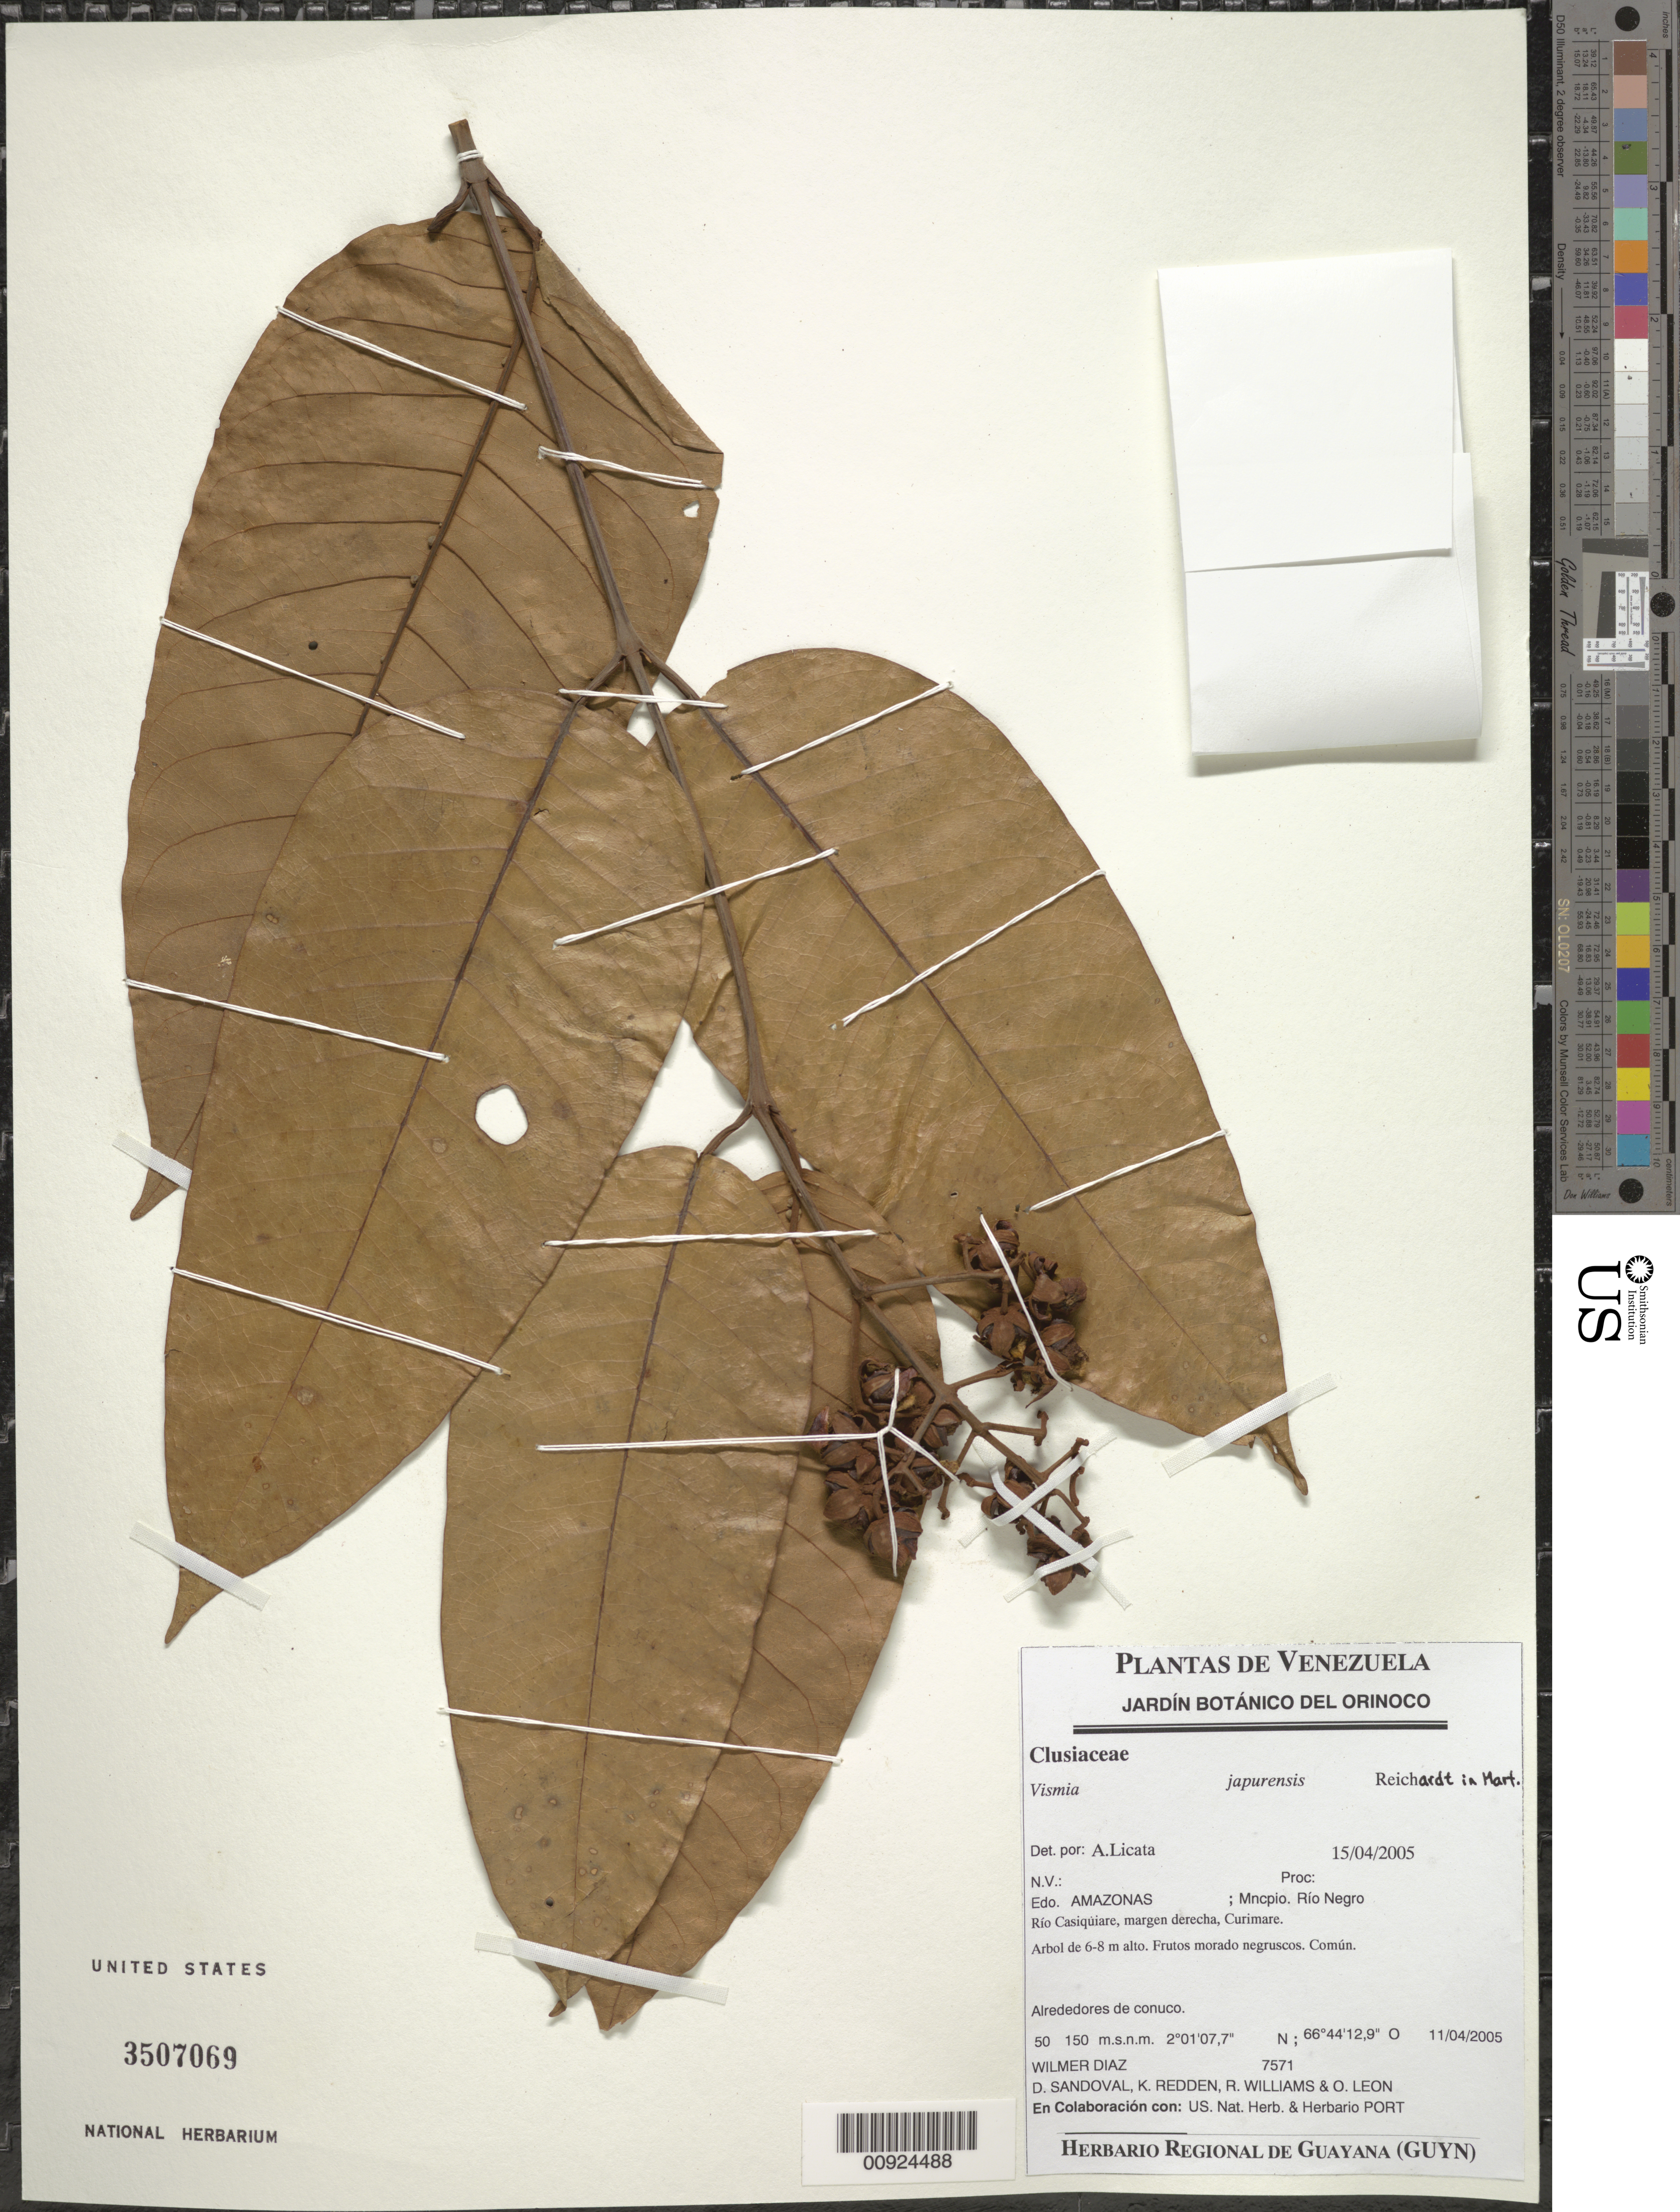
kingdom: Plantae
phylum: Tracheophyta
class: Magnoliopsida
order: Malpighiales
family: Hypericaceae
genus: Vismia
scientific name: Vismia japurensis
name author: Reichardt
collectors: W. Díaz P., D. Sandoval, K. M. Redden, R. Williams & O. León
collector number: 7571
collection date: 2005-04-11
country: Venezuela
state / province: Amazonas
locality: Mncpio. Río Negro, Río Casiquiare, margen derecha, Curimare.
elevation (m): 50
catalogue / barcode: US 3507069